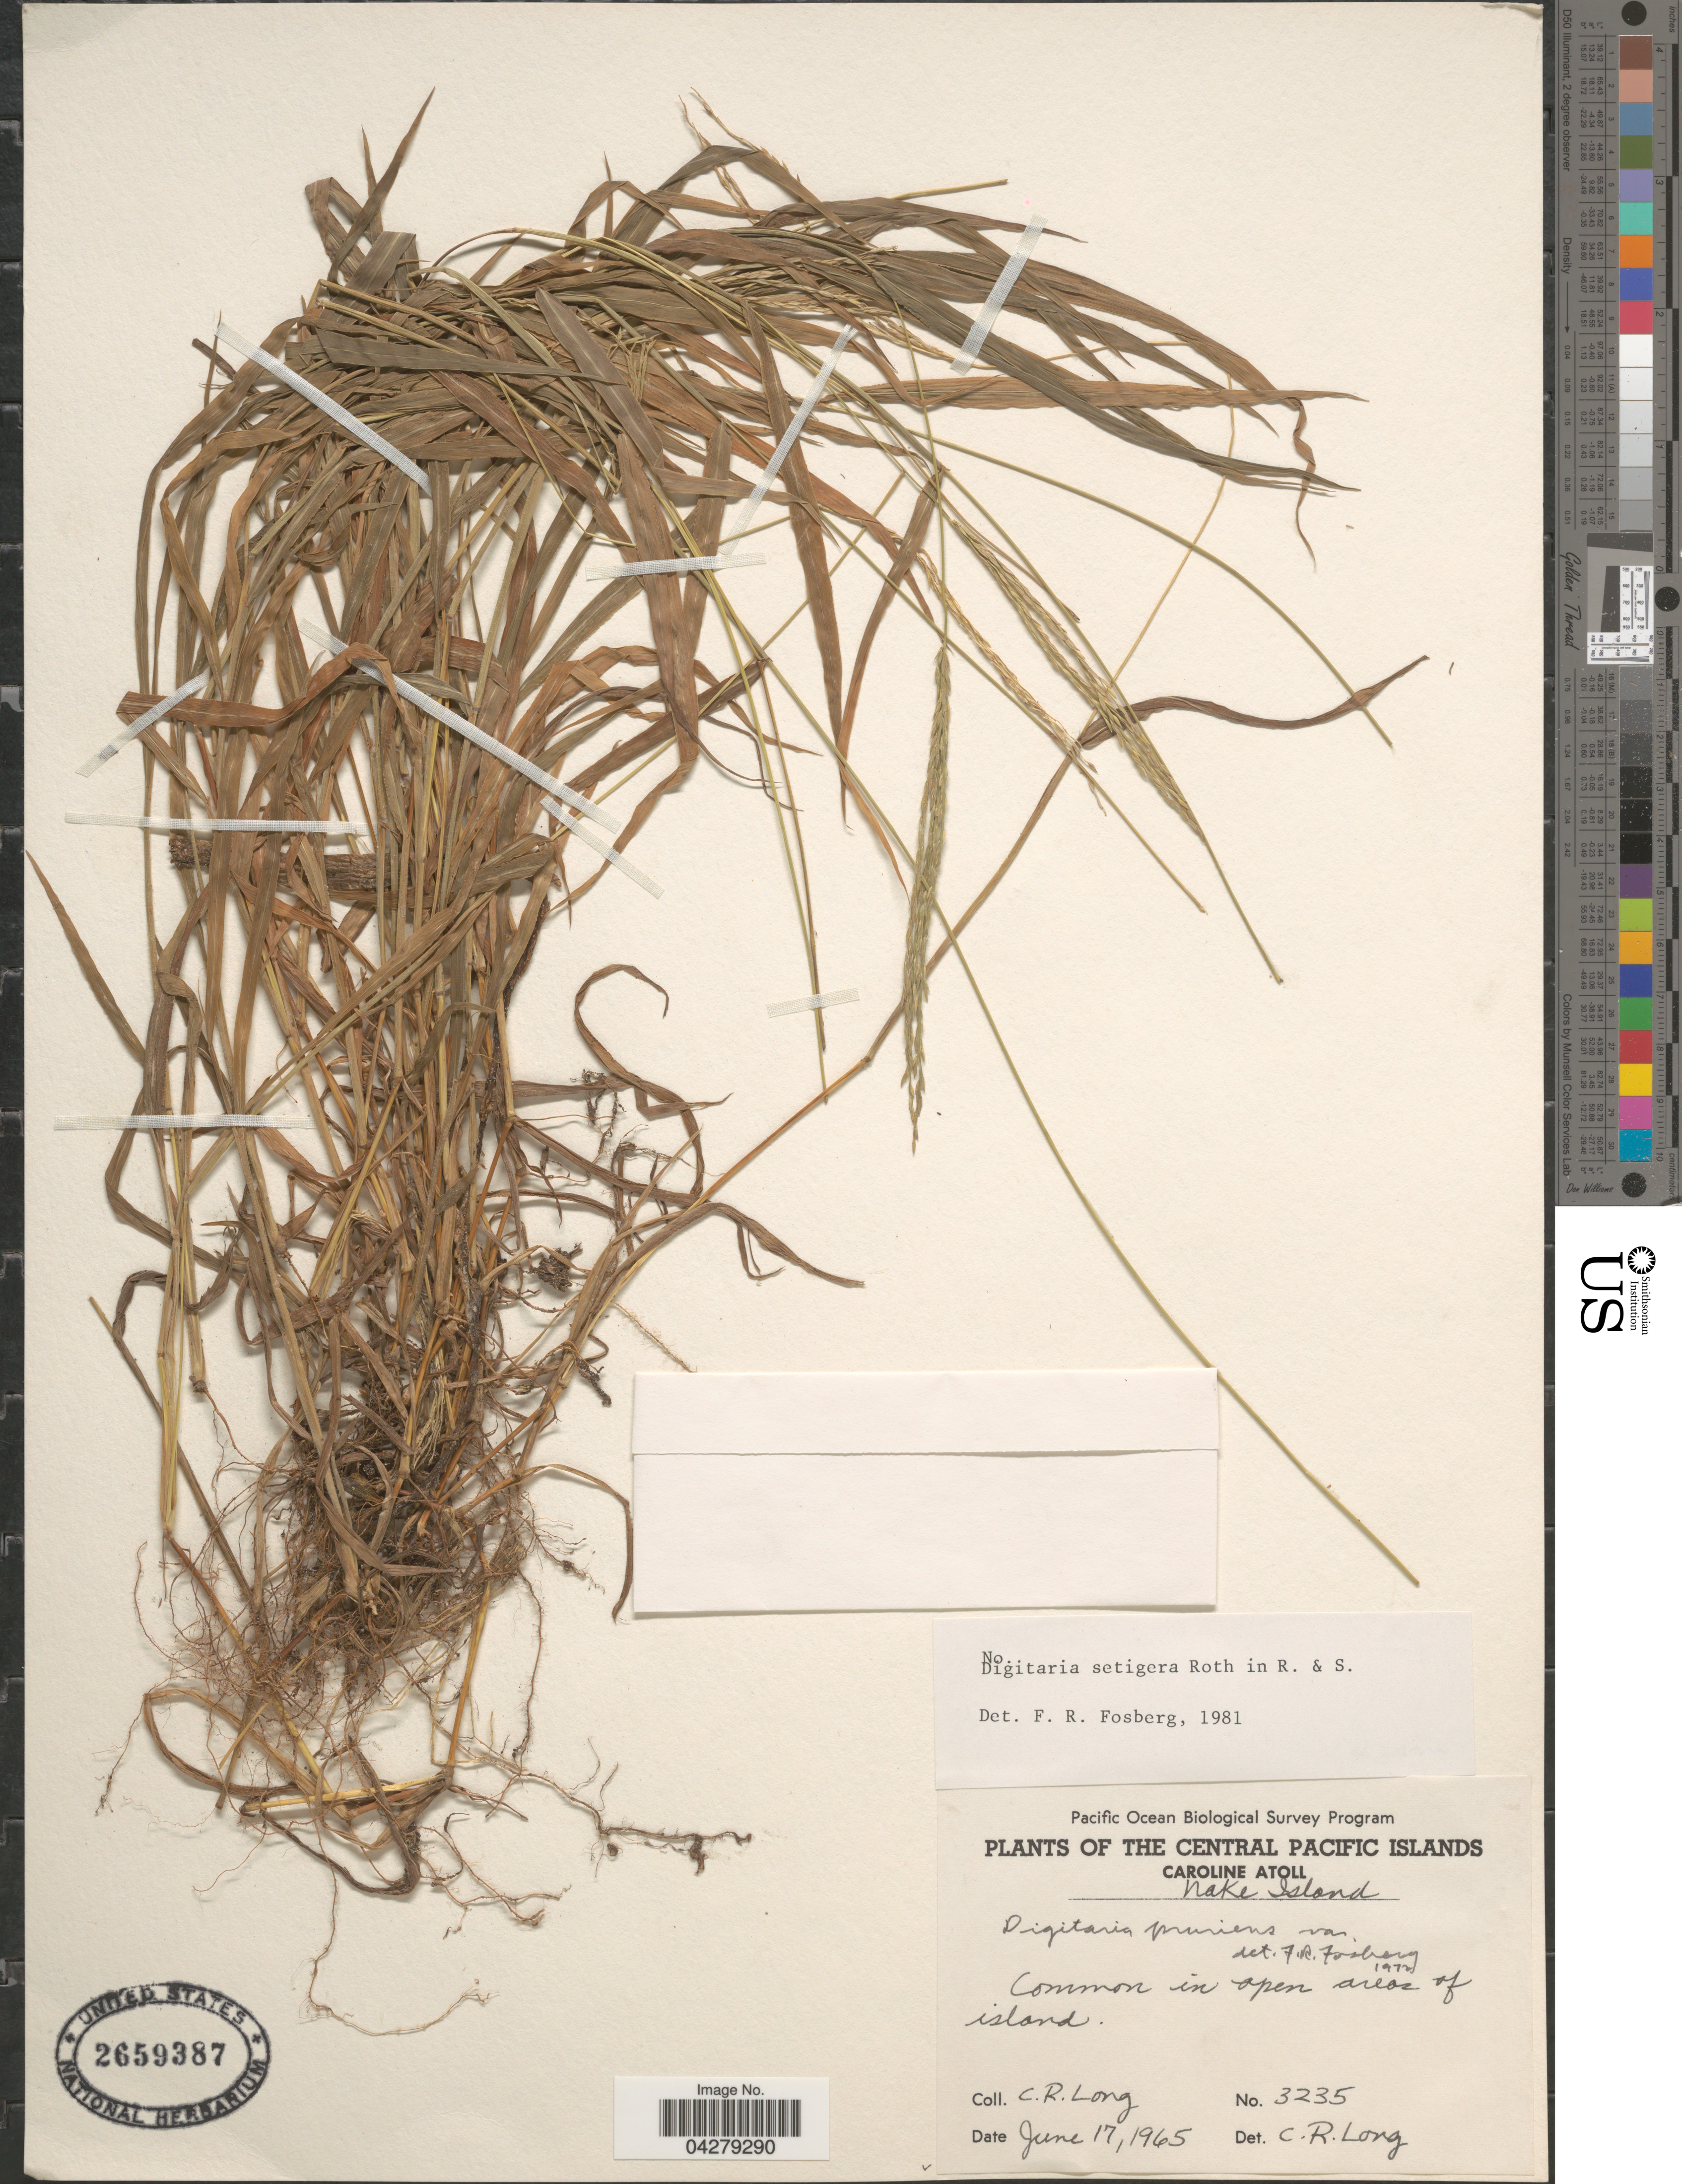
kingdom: Plantae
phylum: Tracheophyta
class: Liliopsida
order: Poales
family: Poaceae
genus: Digitaria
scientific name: Digitaria setigera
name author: Roth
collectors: C. R. Long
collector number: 3235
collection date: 1965-06-17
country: Kiribati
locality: Pacific Ocean Biological Survey Program. The Central Pacific Islands. Caroline Atoll. Nake Island. In open areas of island.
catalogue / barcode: US 2659387